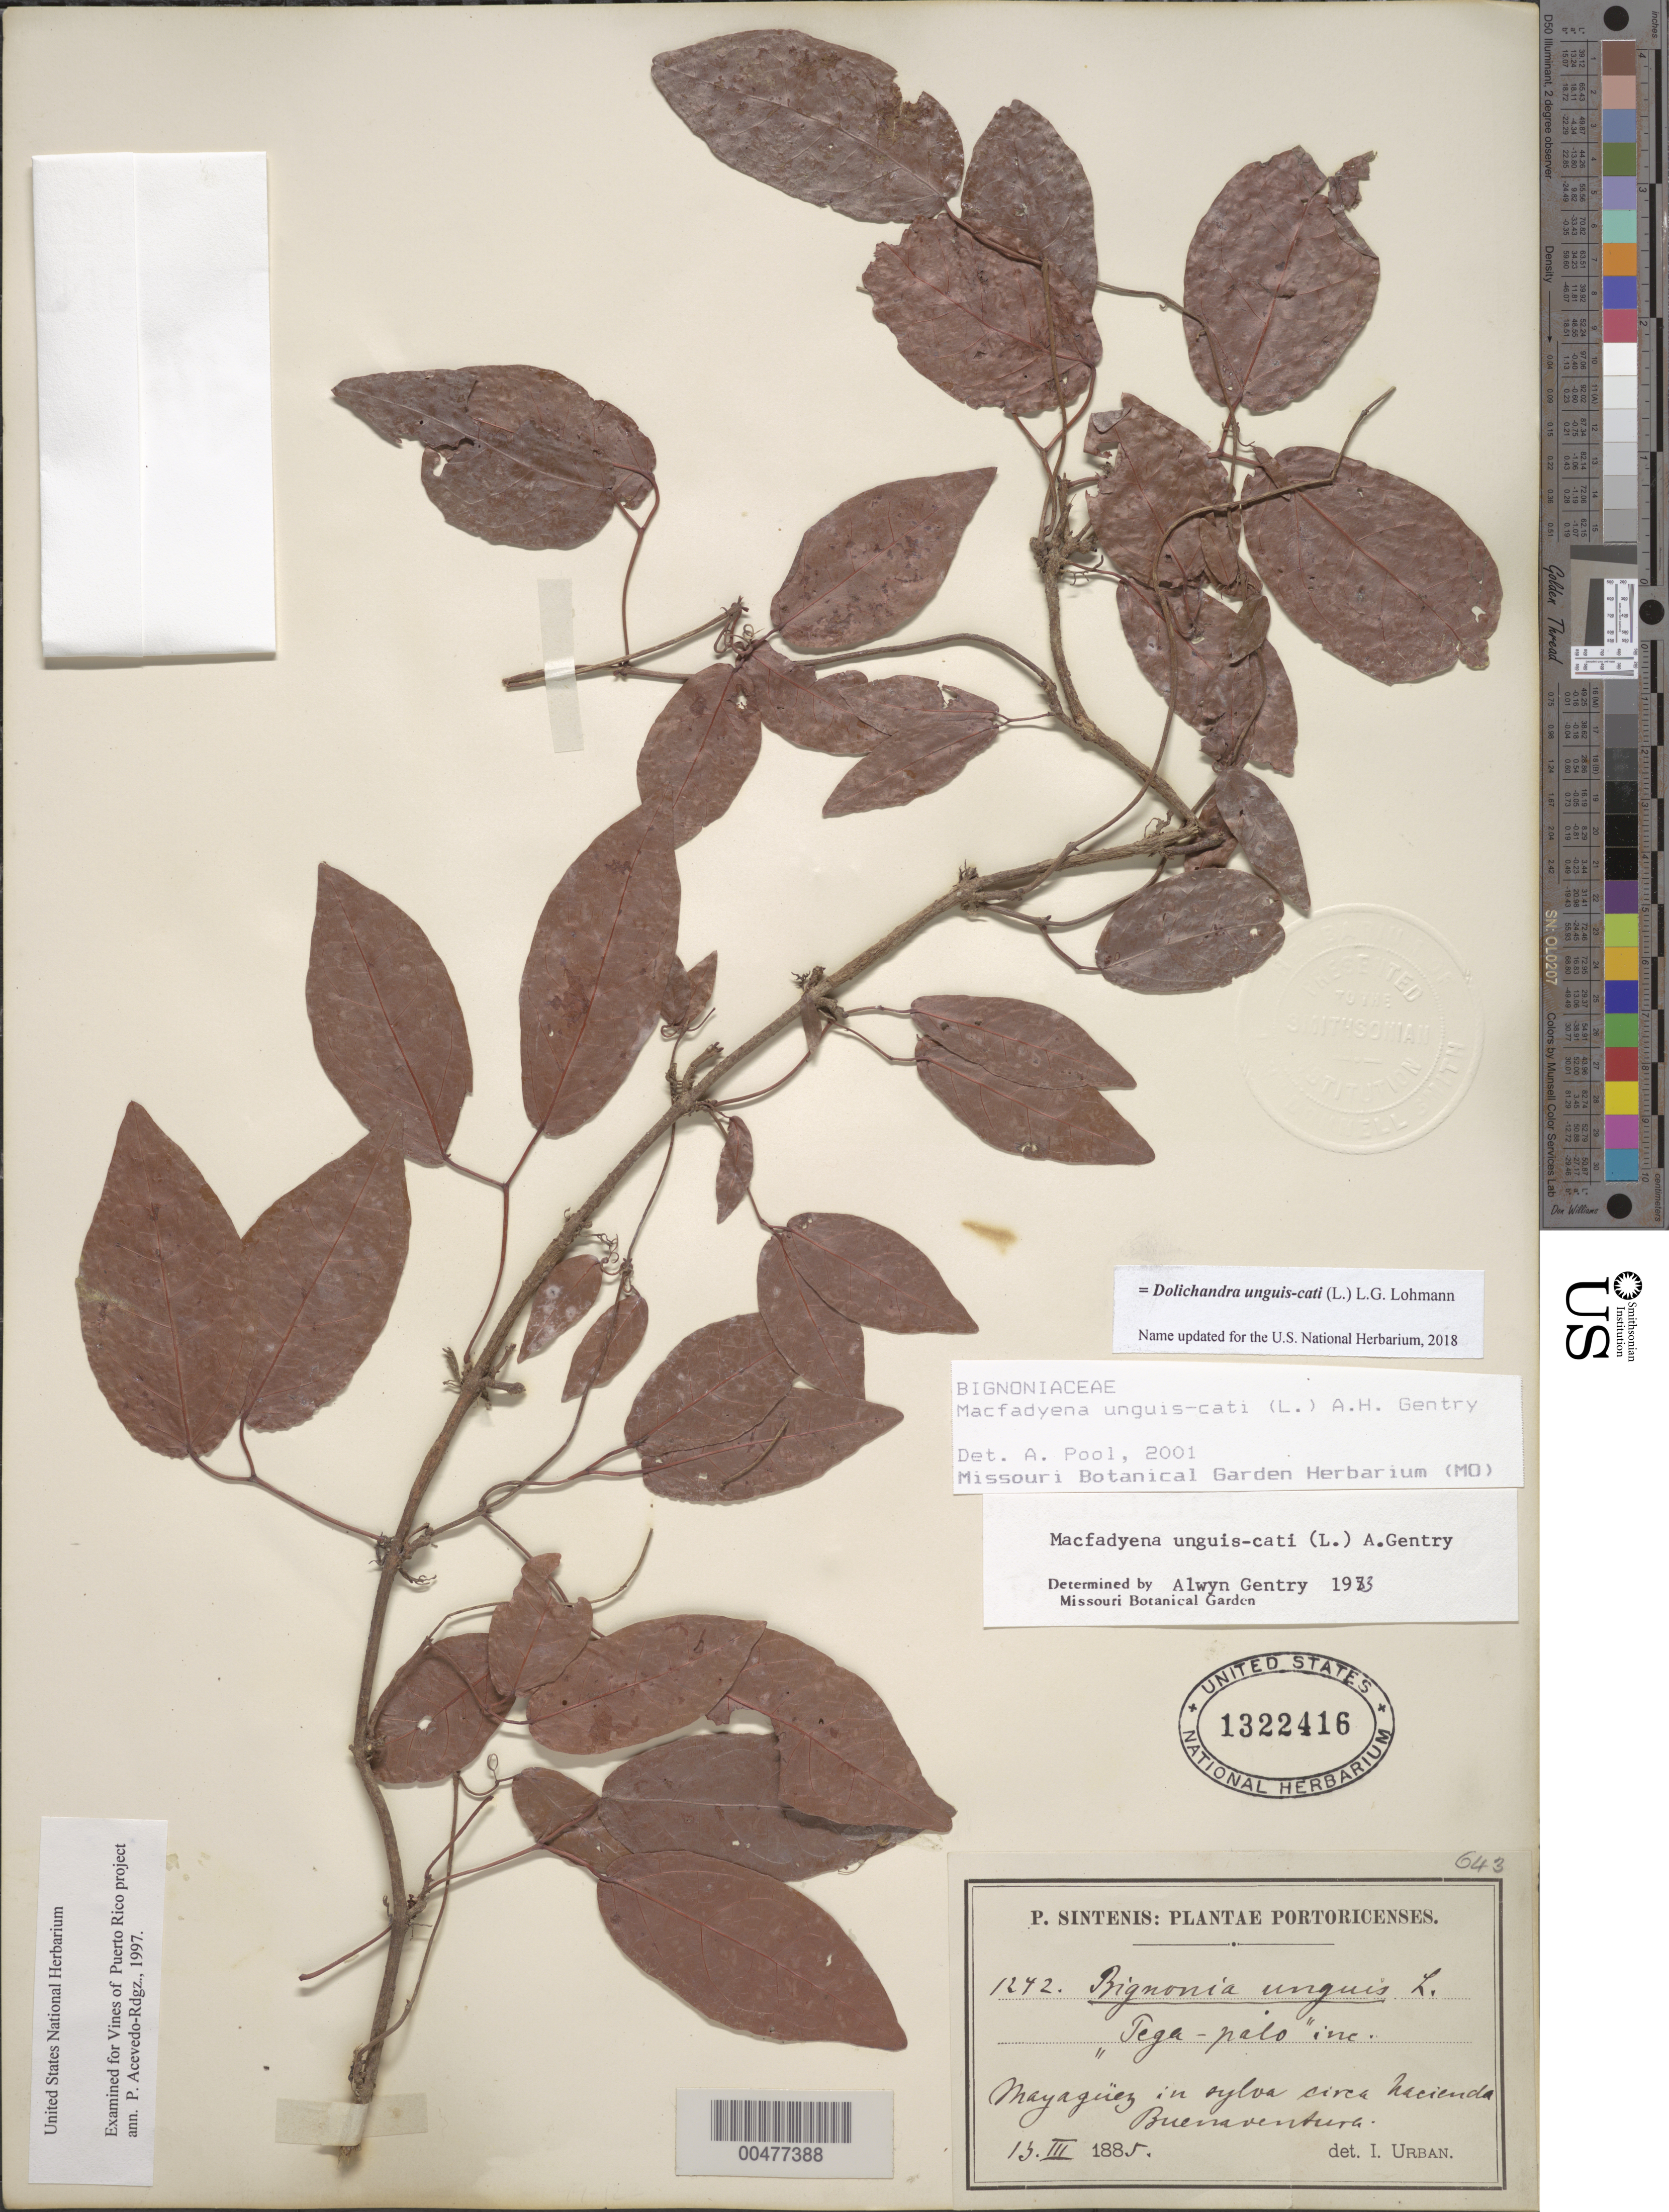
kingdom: Plantae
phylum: Tracheophyta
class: Magnoliopsida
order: Lamiales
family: Bignoniaceae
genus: Dolichandra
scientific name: Dolichandra unguis-cati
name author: (L.) L.G. Lohmann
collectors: P. Sintenis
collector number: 1242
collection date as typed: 13 Mar 1885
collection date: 1885-03-13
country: Puerto Rico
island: Greater Antilles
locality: Mayaqüez. In sylva circa hacienda Buenaventura.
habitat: In sylva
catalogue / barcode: US 1322416